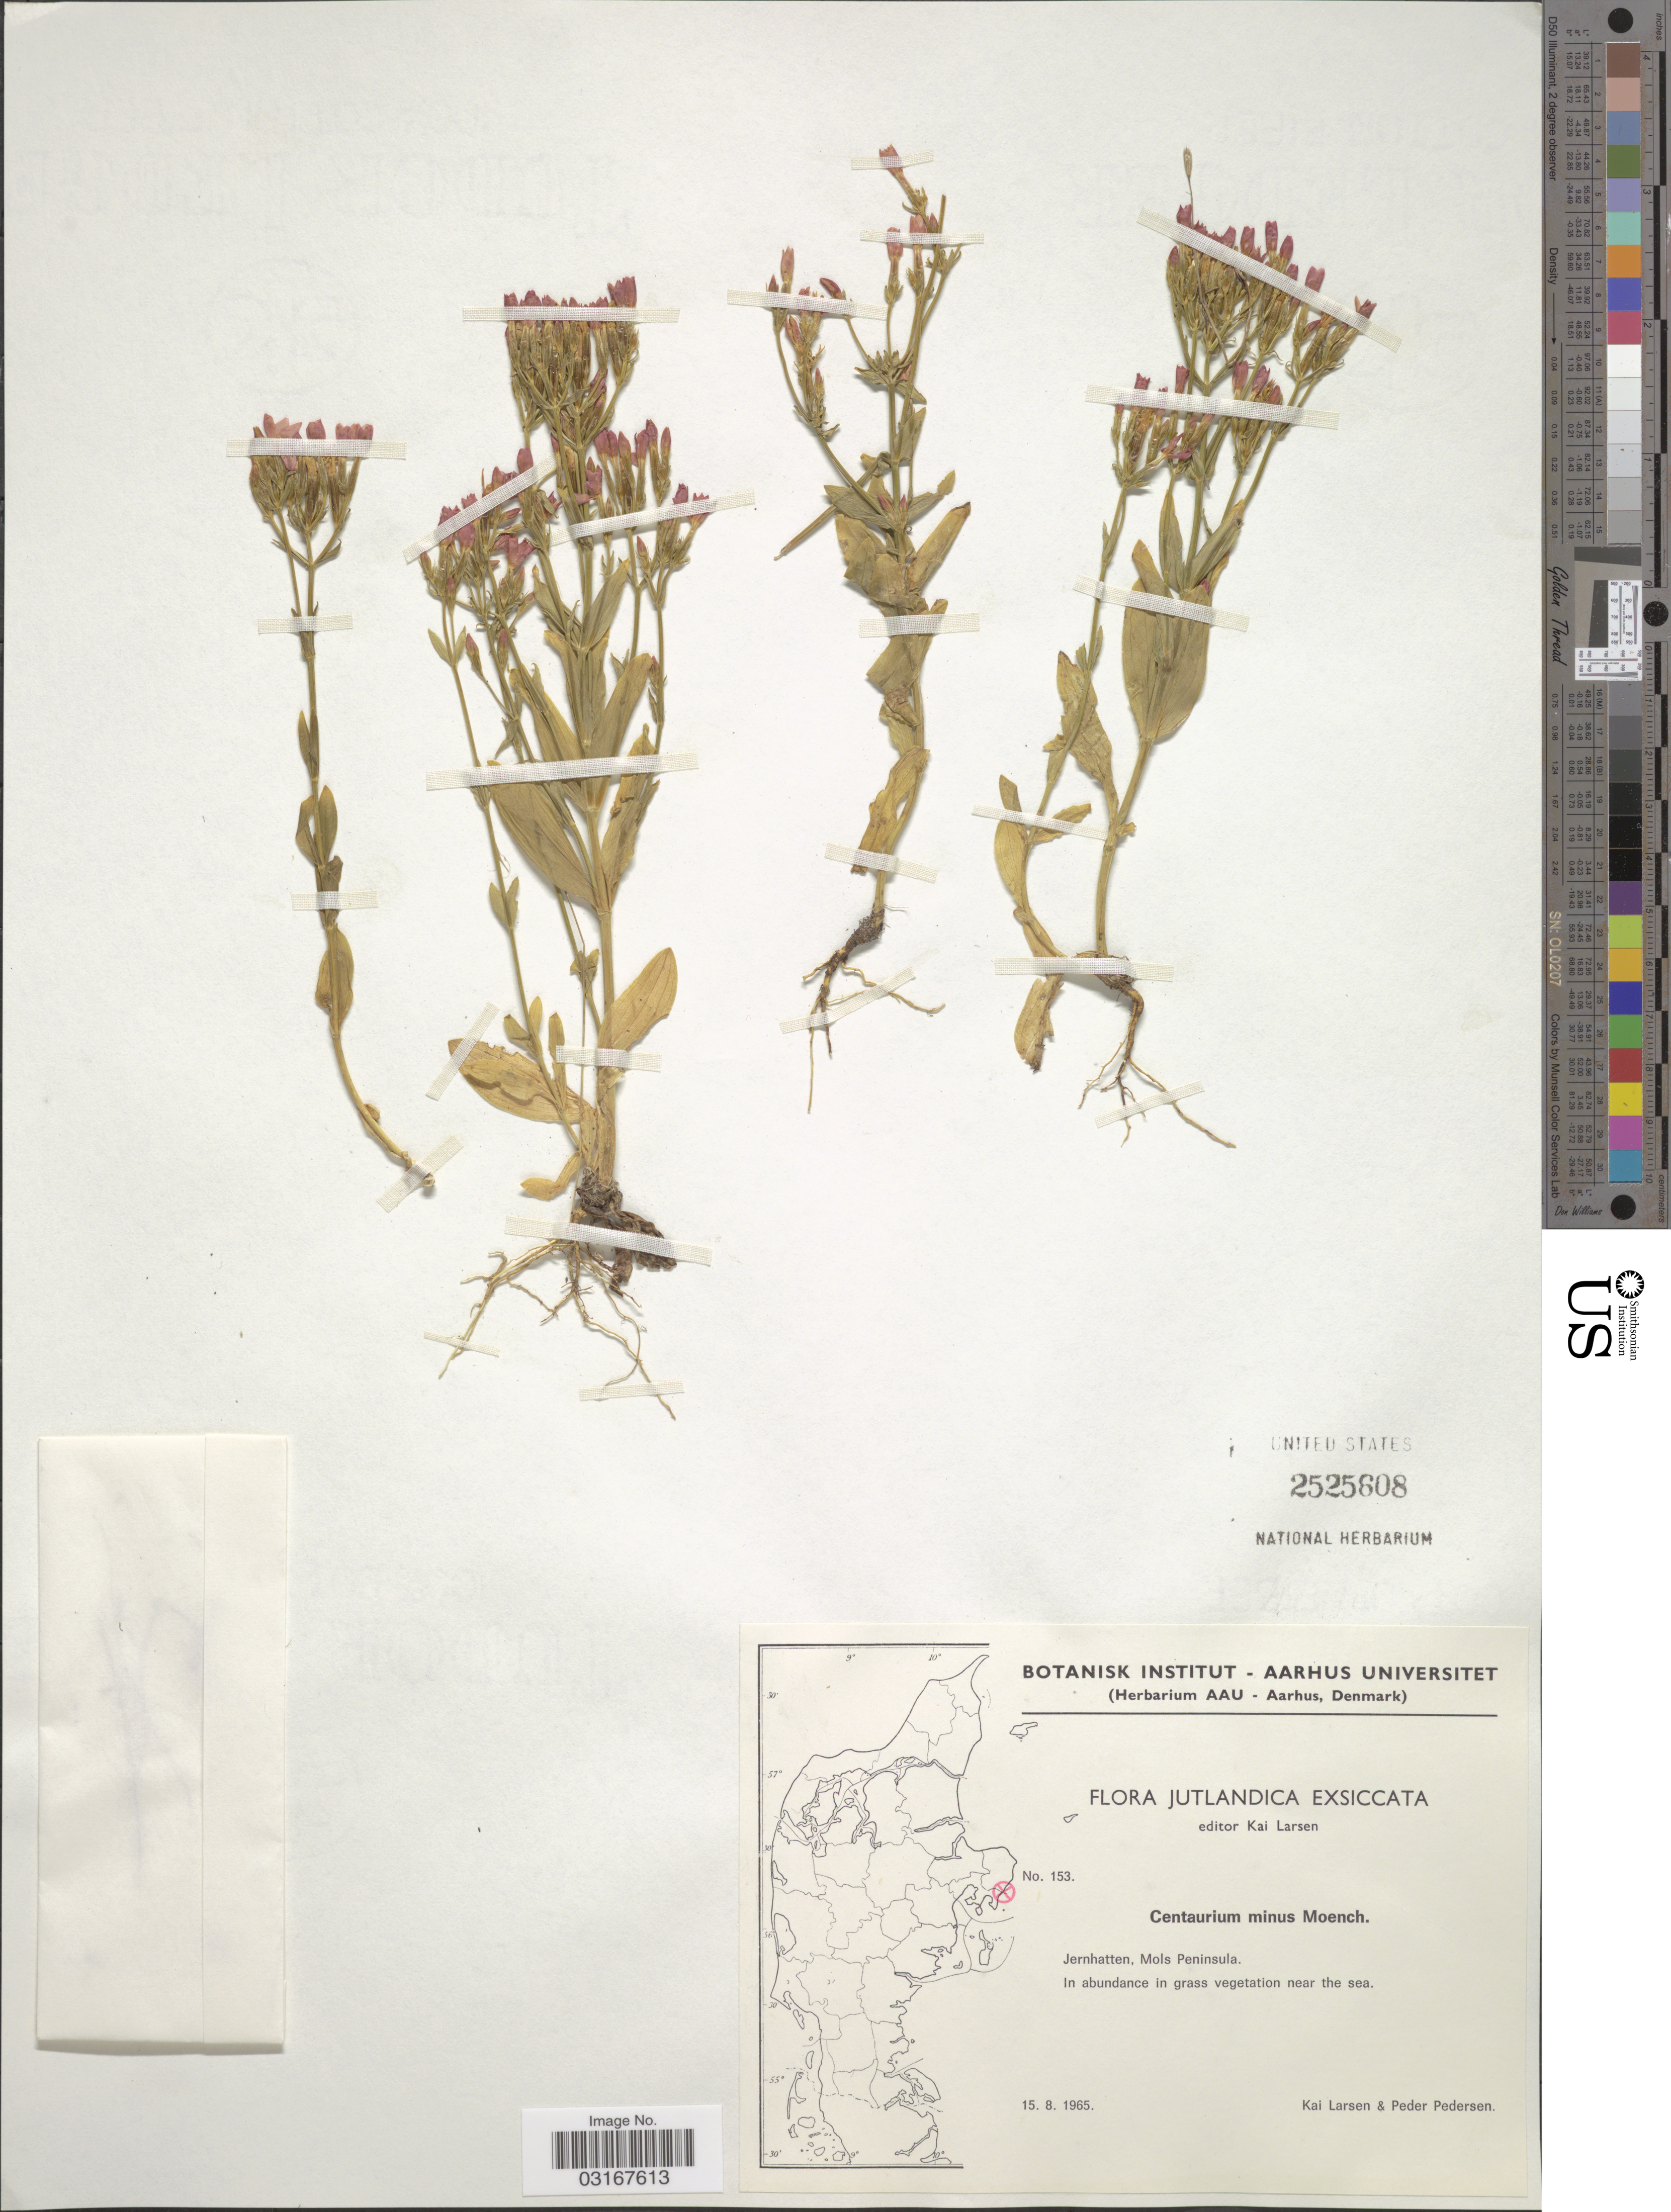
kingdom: Plantae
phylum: Tracheophyta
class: Magnoliopsida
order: Gentianales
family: Gentianaceae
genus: Centaurium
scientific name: Centaurium minus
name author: Garsault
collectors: K. Larsen & P. Pedersen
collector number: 153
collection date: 1965-08-15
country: Denmark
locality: Jutlandica. Jernhatten, Mols Peninsula.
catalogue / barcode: US 2525608